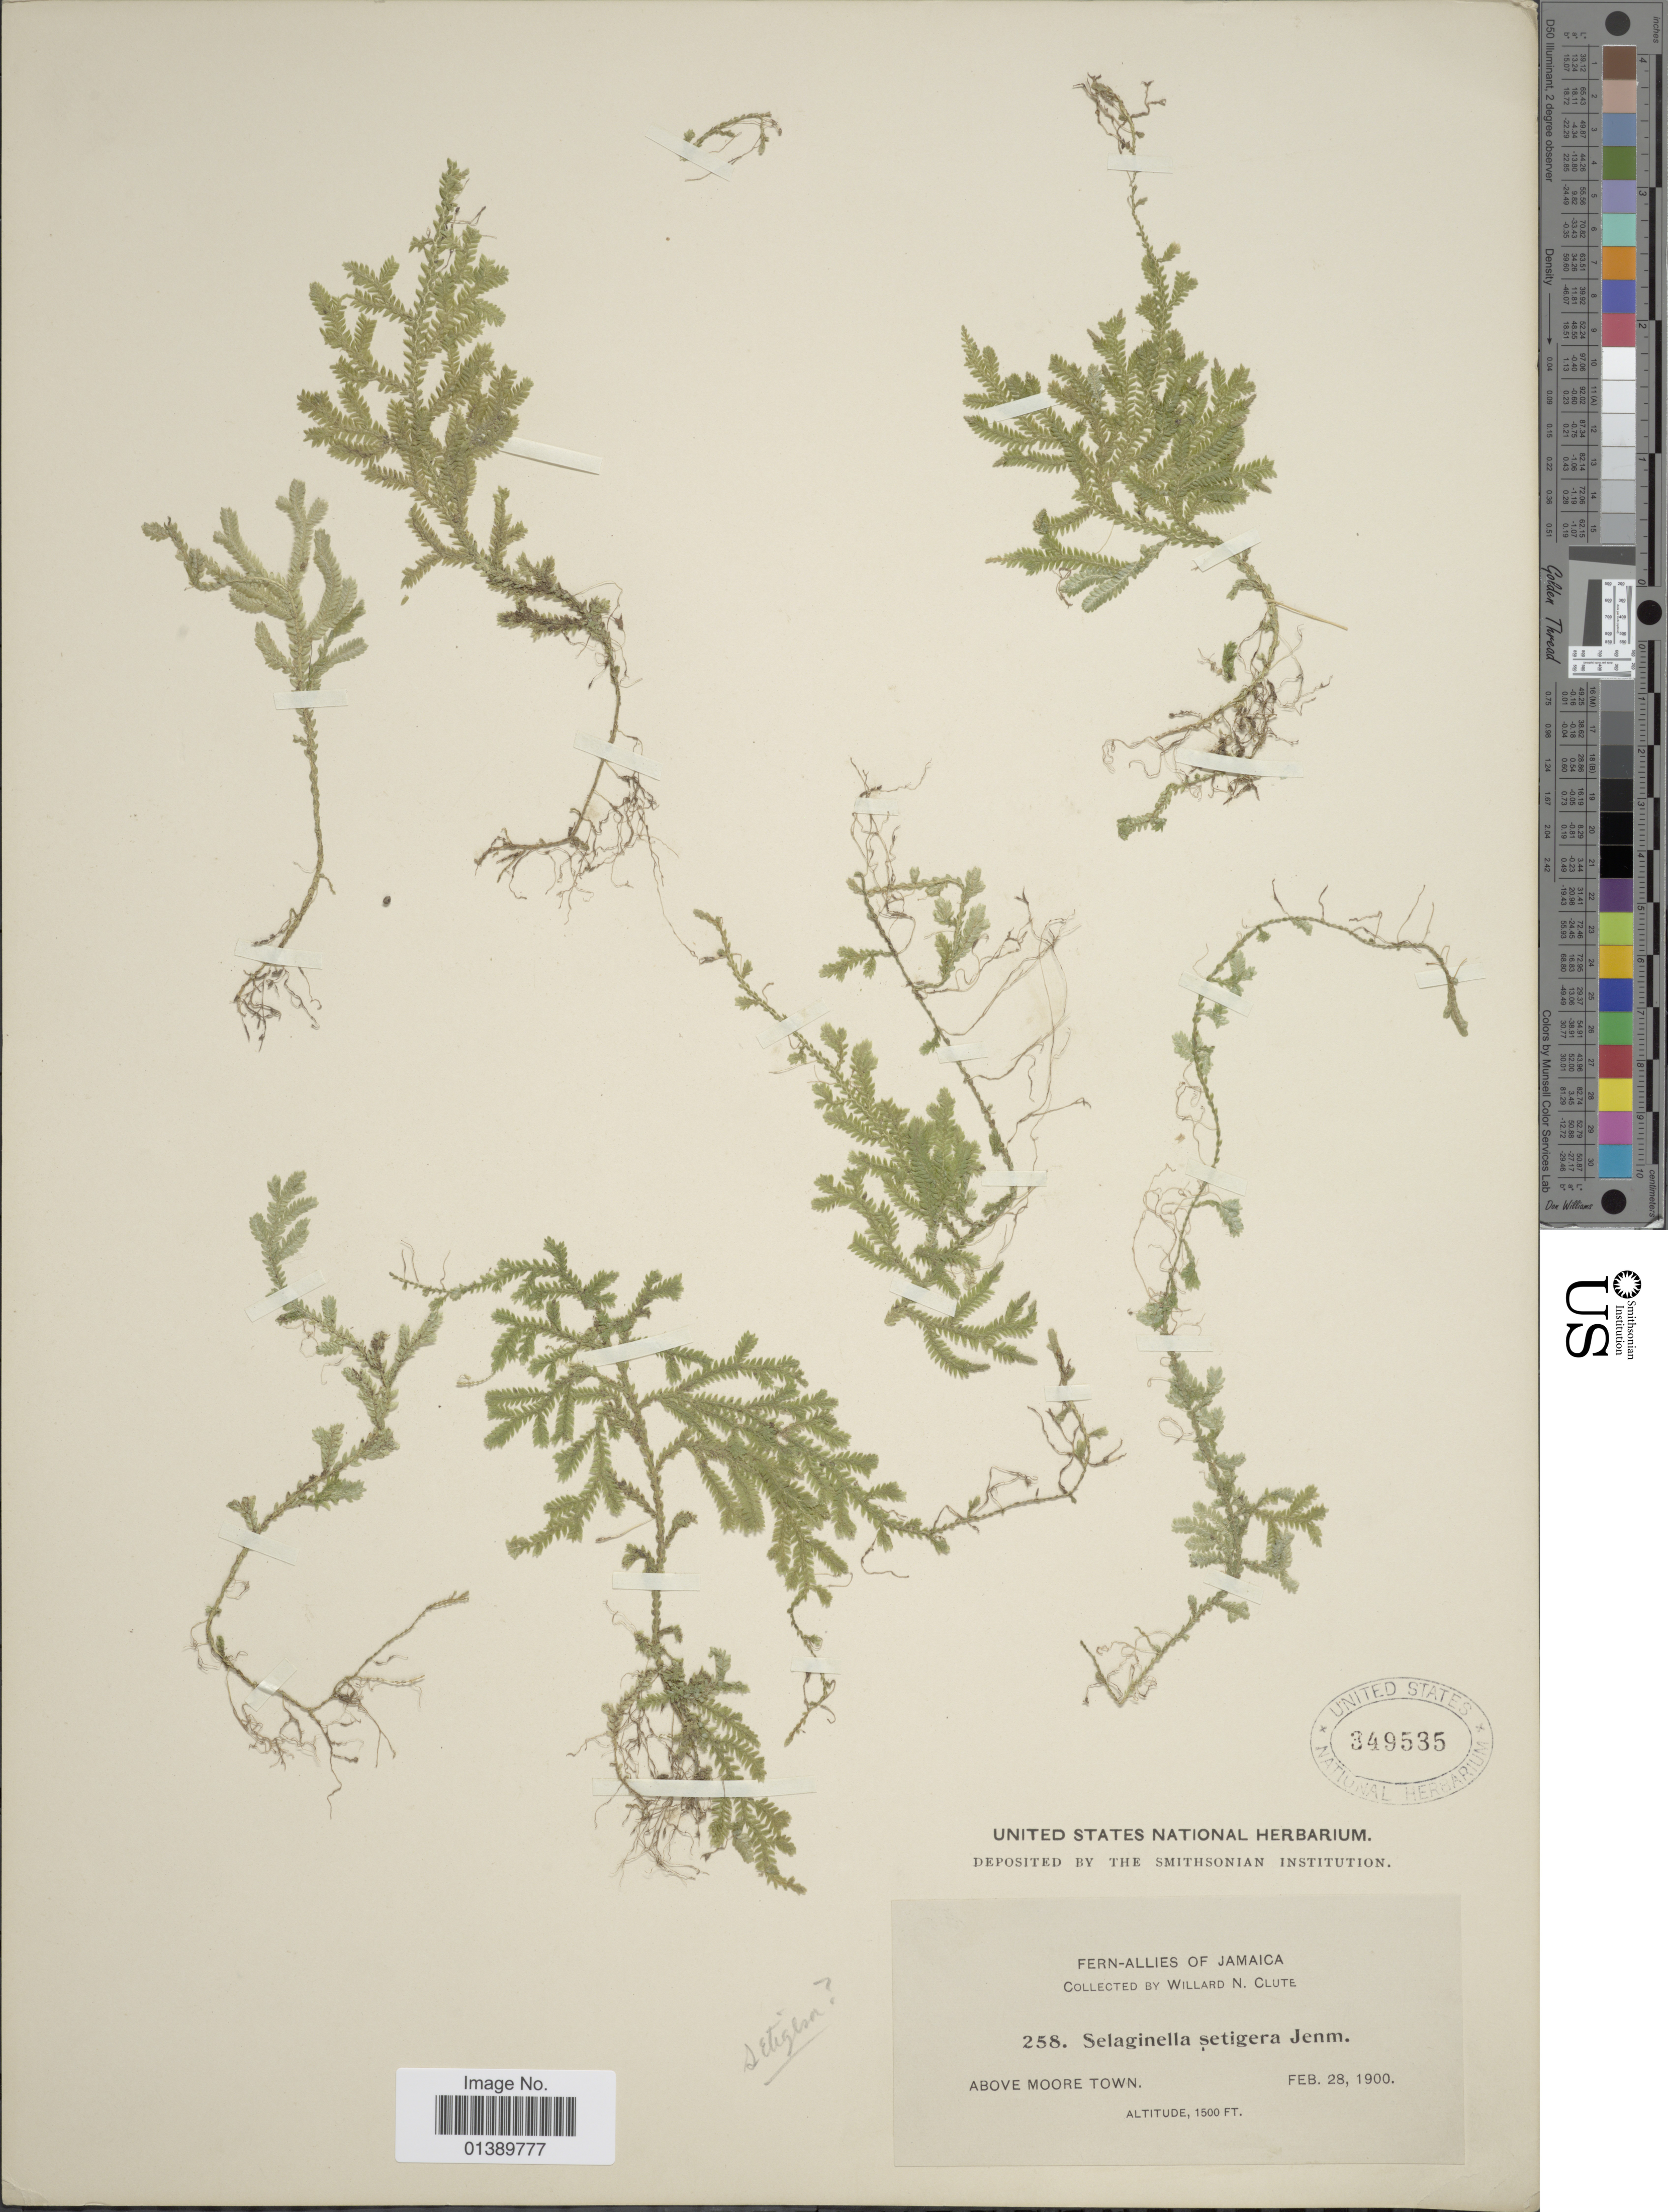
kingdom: Plantae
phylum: Tracheophyta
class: Lycopodiopsida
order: Selaginellales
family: Selaginellaceae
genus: Selaginella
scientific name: Selaginella heterodonta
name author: (Desv.) Hieron.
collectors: W. N. Clute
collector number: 258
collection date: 1900-02-28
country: Jamaica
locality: Above Moore Town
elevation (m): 457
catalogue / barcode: US 349535